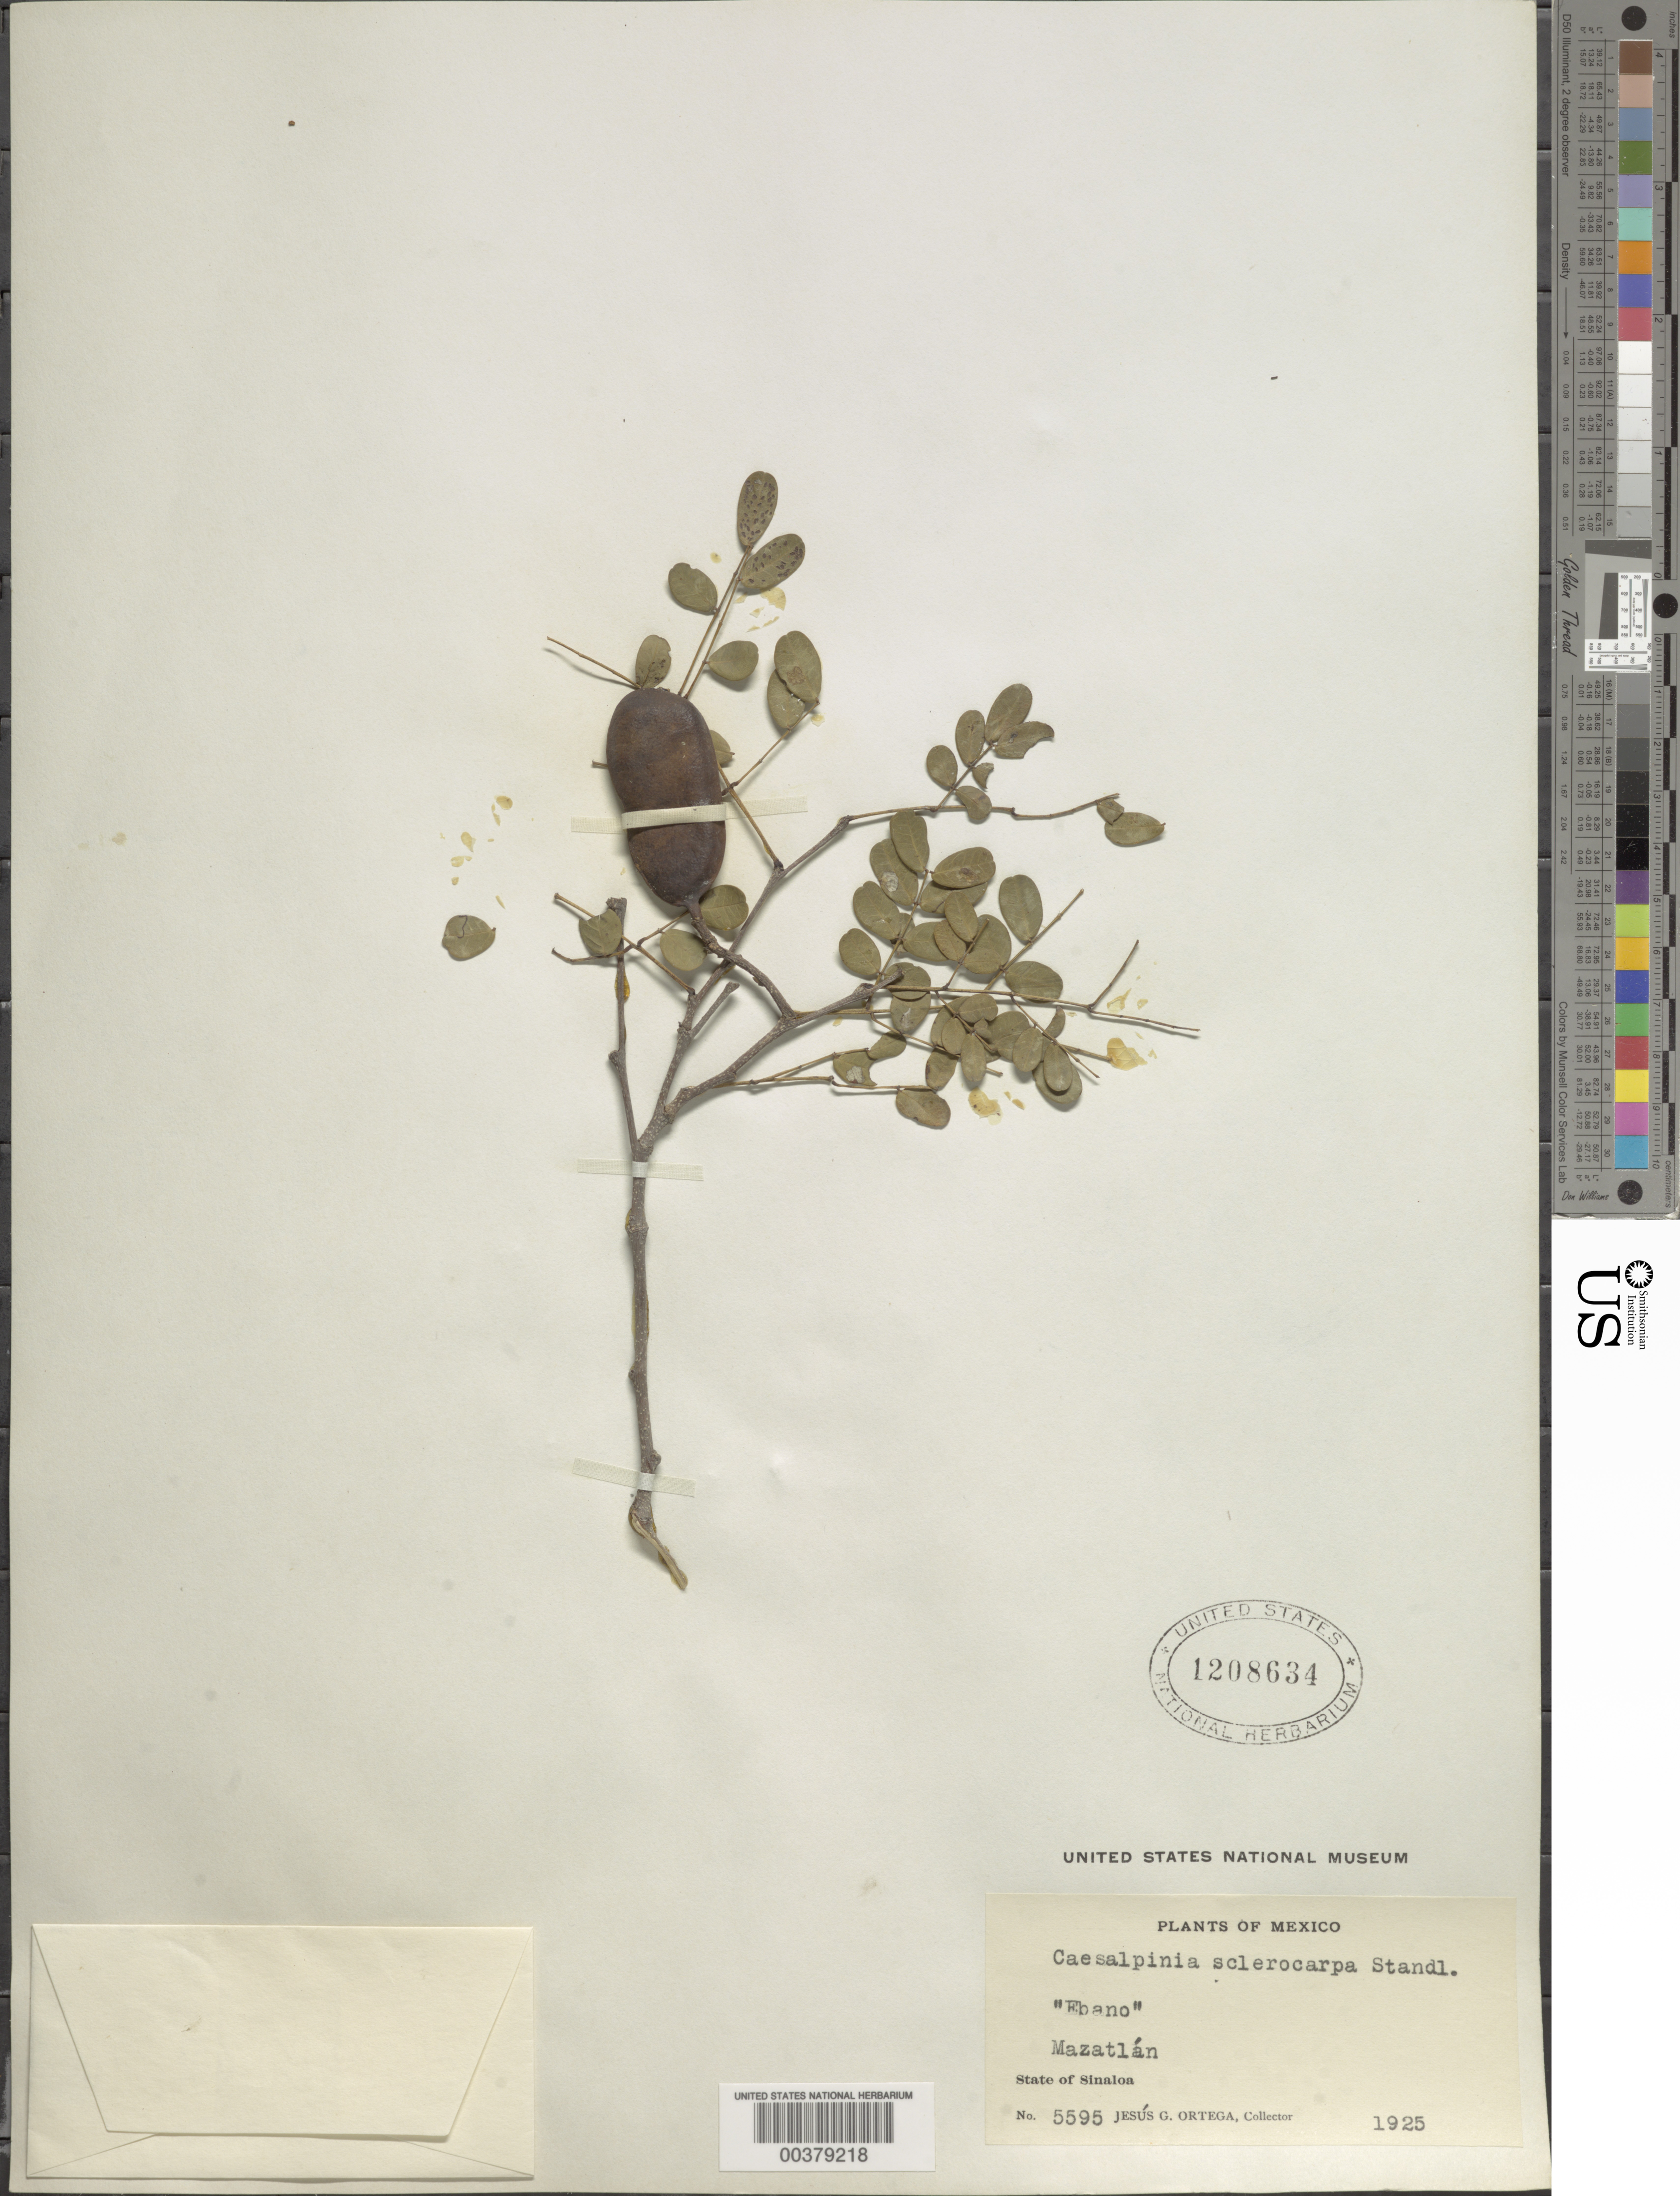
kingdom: Plantae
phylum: Tracheophyta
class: Magnoliopsida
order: Fabales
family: Fabaceae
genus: Caesalpinia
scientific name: Caesalpinia sclerocarpa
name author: Standl.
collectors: J. Ortega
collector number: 5595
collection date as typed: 1925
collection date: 1925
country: Mexico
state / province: Sinaloa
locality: Mazatlan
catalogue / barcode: US 1208634